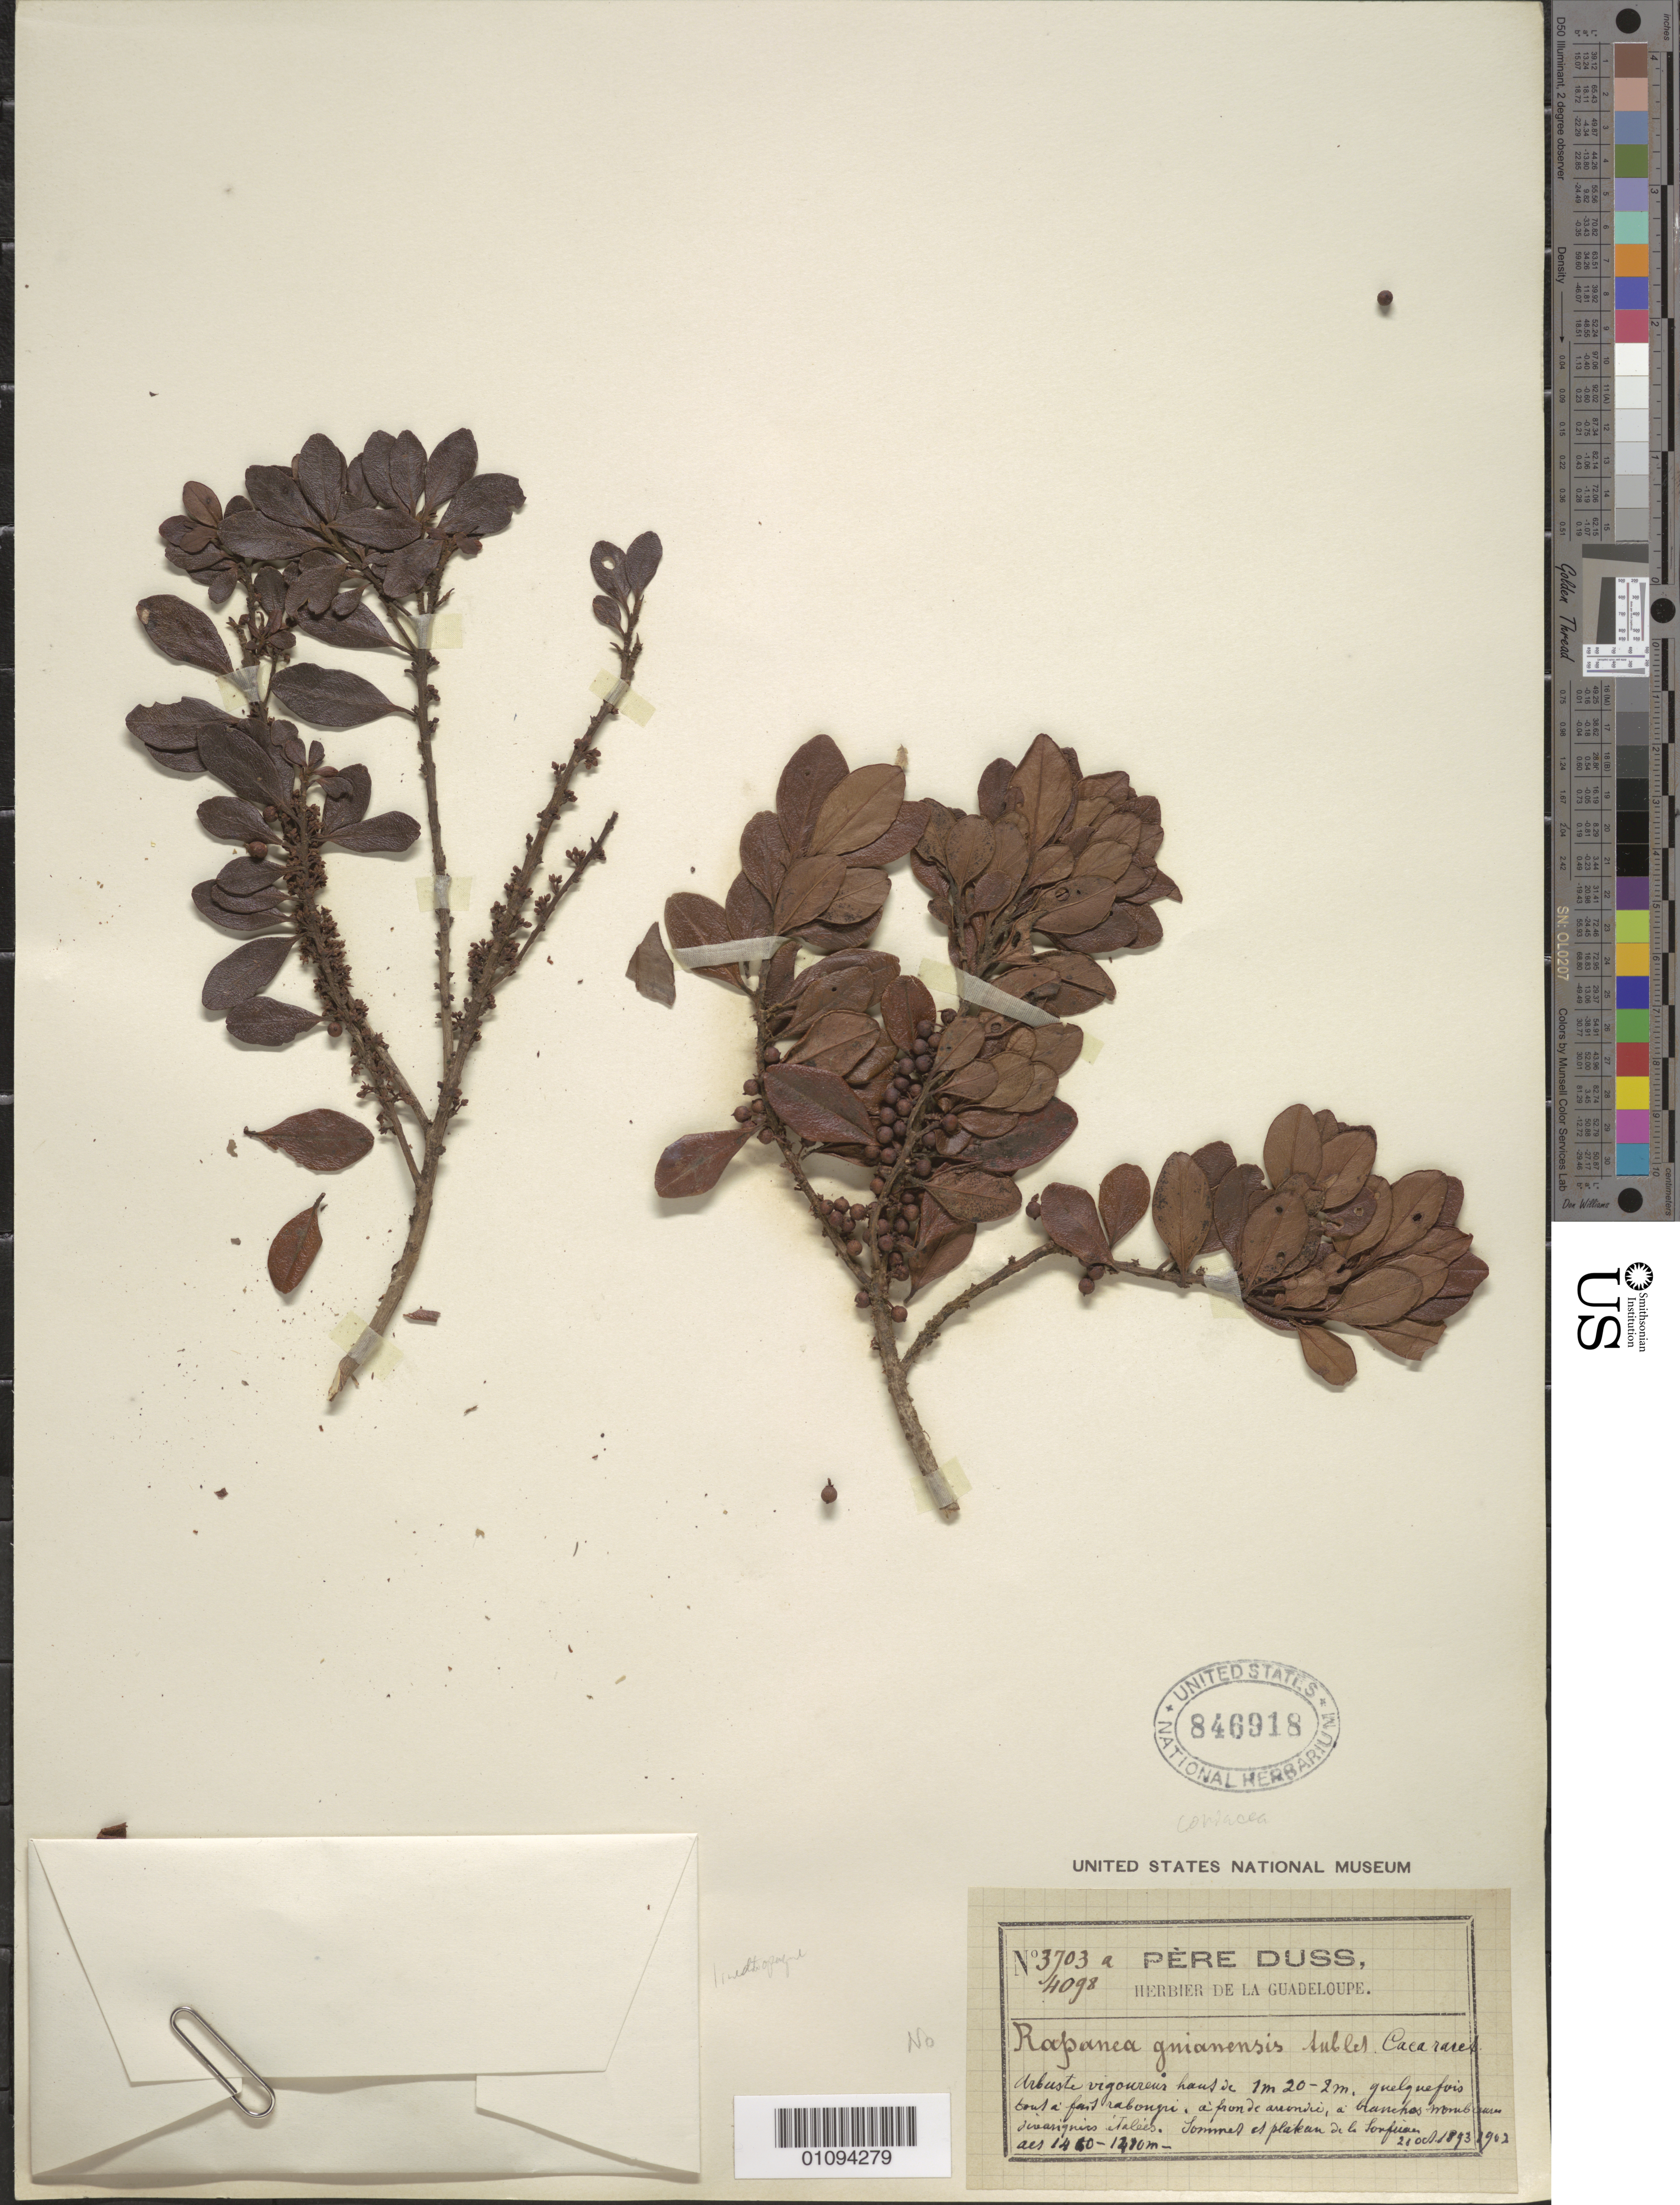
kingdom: Plantae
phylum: Tracheophyta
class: Magnoliopsida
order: Ericales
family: Primulaceae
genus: Myrsine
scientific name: Myrsine coriacea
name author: (Sw.) R. Br. ex Roem. & Schult.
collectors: Père Duss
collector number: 3703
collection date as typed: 28 Oct 1893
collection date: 1893-10-28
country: Guadeloupe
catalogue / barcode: US 846918